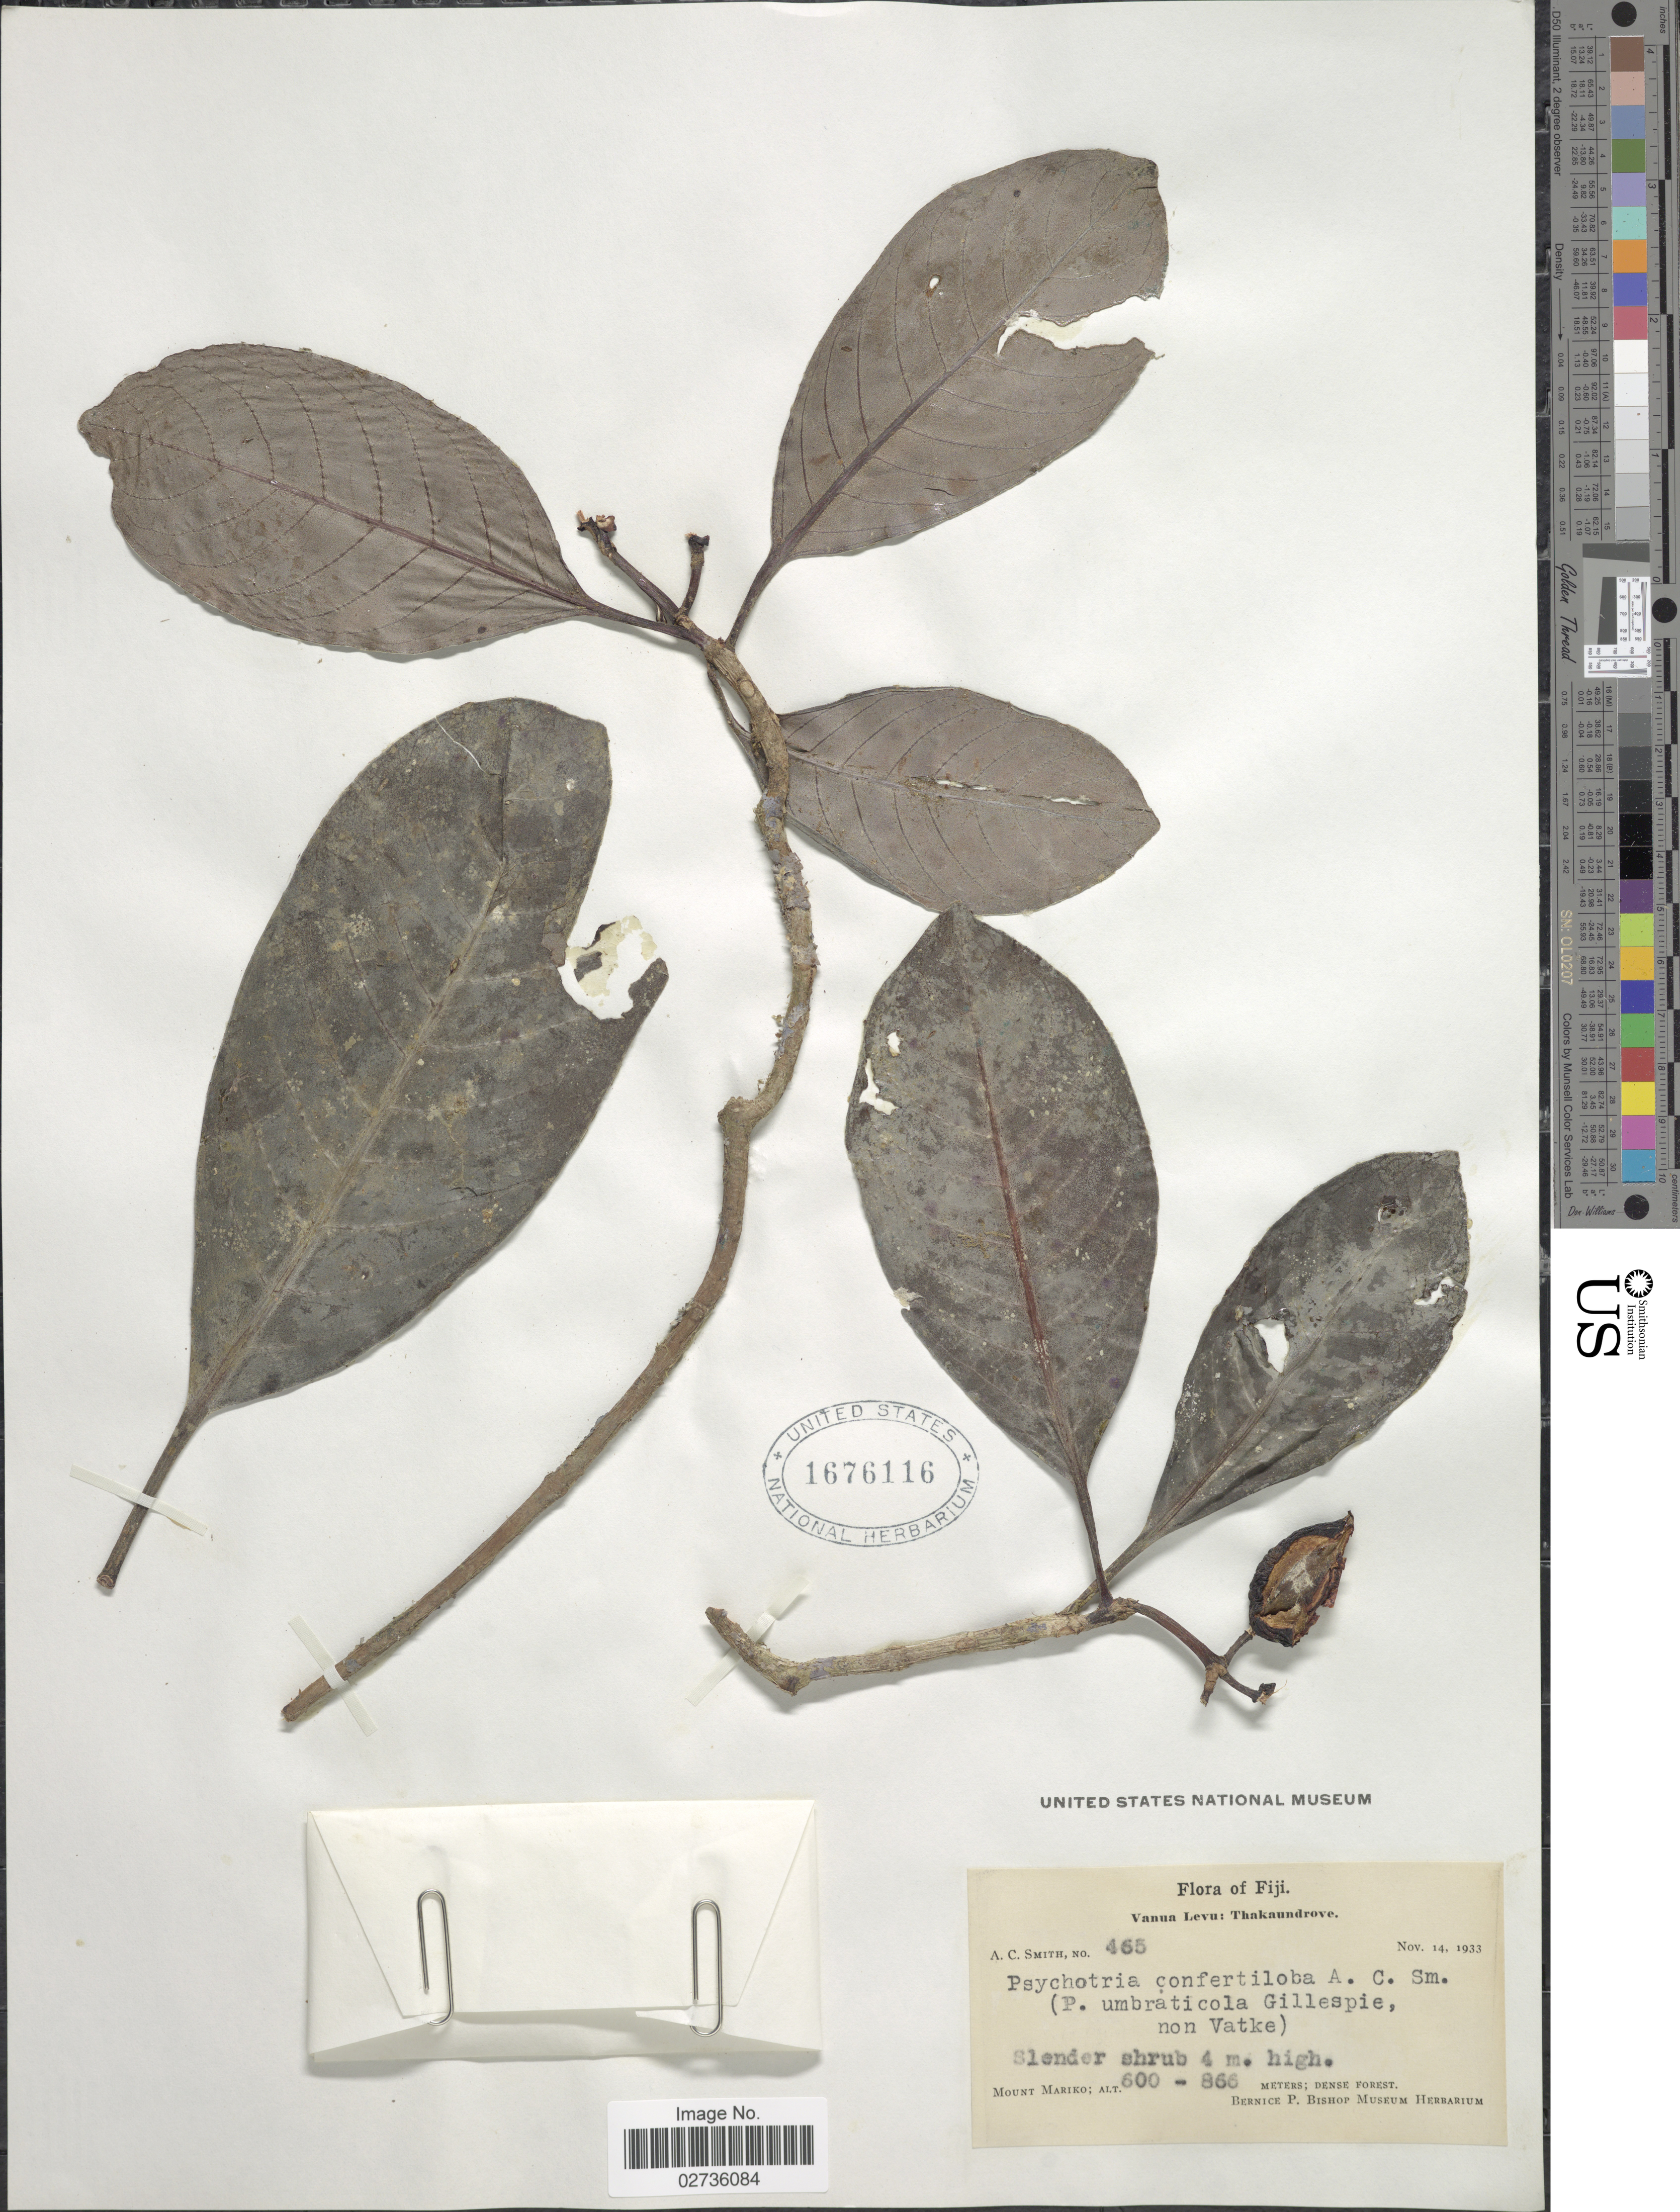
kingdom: Plantae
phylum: Tracheophyta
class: Magnoliopsida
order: Gentianales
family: Rubiaceae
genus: Psychotria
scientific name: Psychotria confertiloba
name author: A.C. Sm.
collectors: A. C. Smith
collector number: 465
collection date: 1933-11-14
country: Fiji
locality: Vanua Levu: Thakaundrove. Mount Mariko.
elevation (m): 600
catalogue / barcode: US 1676116